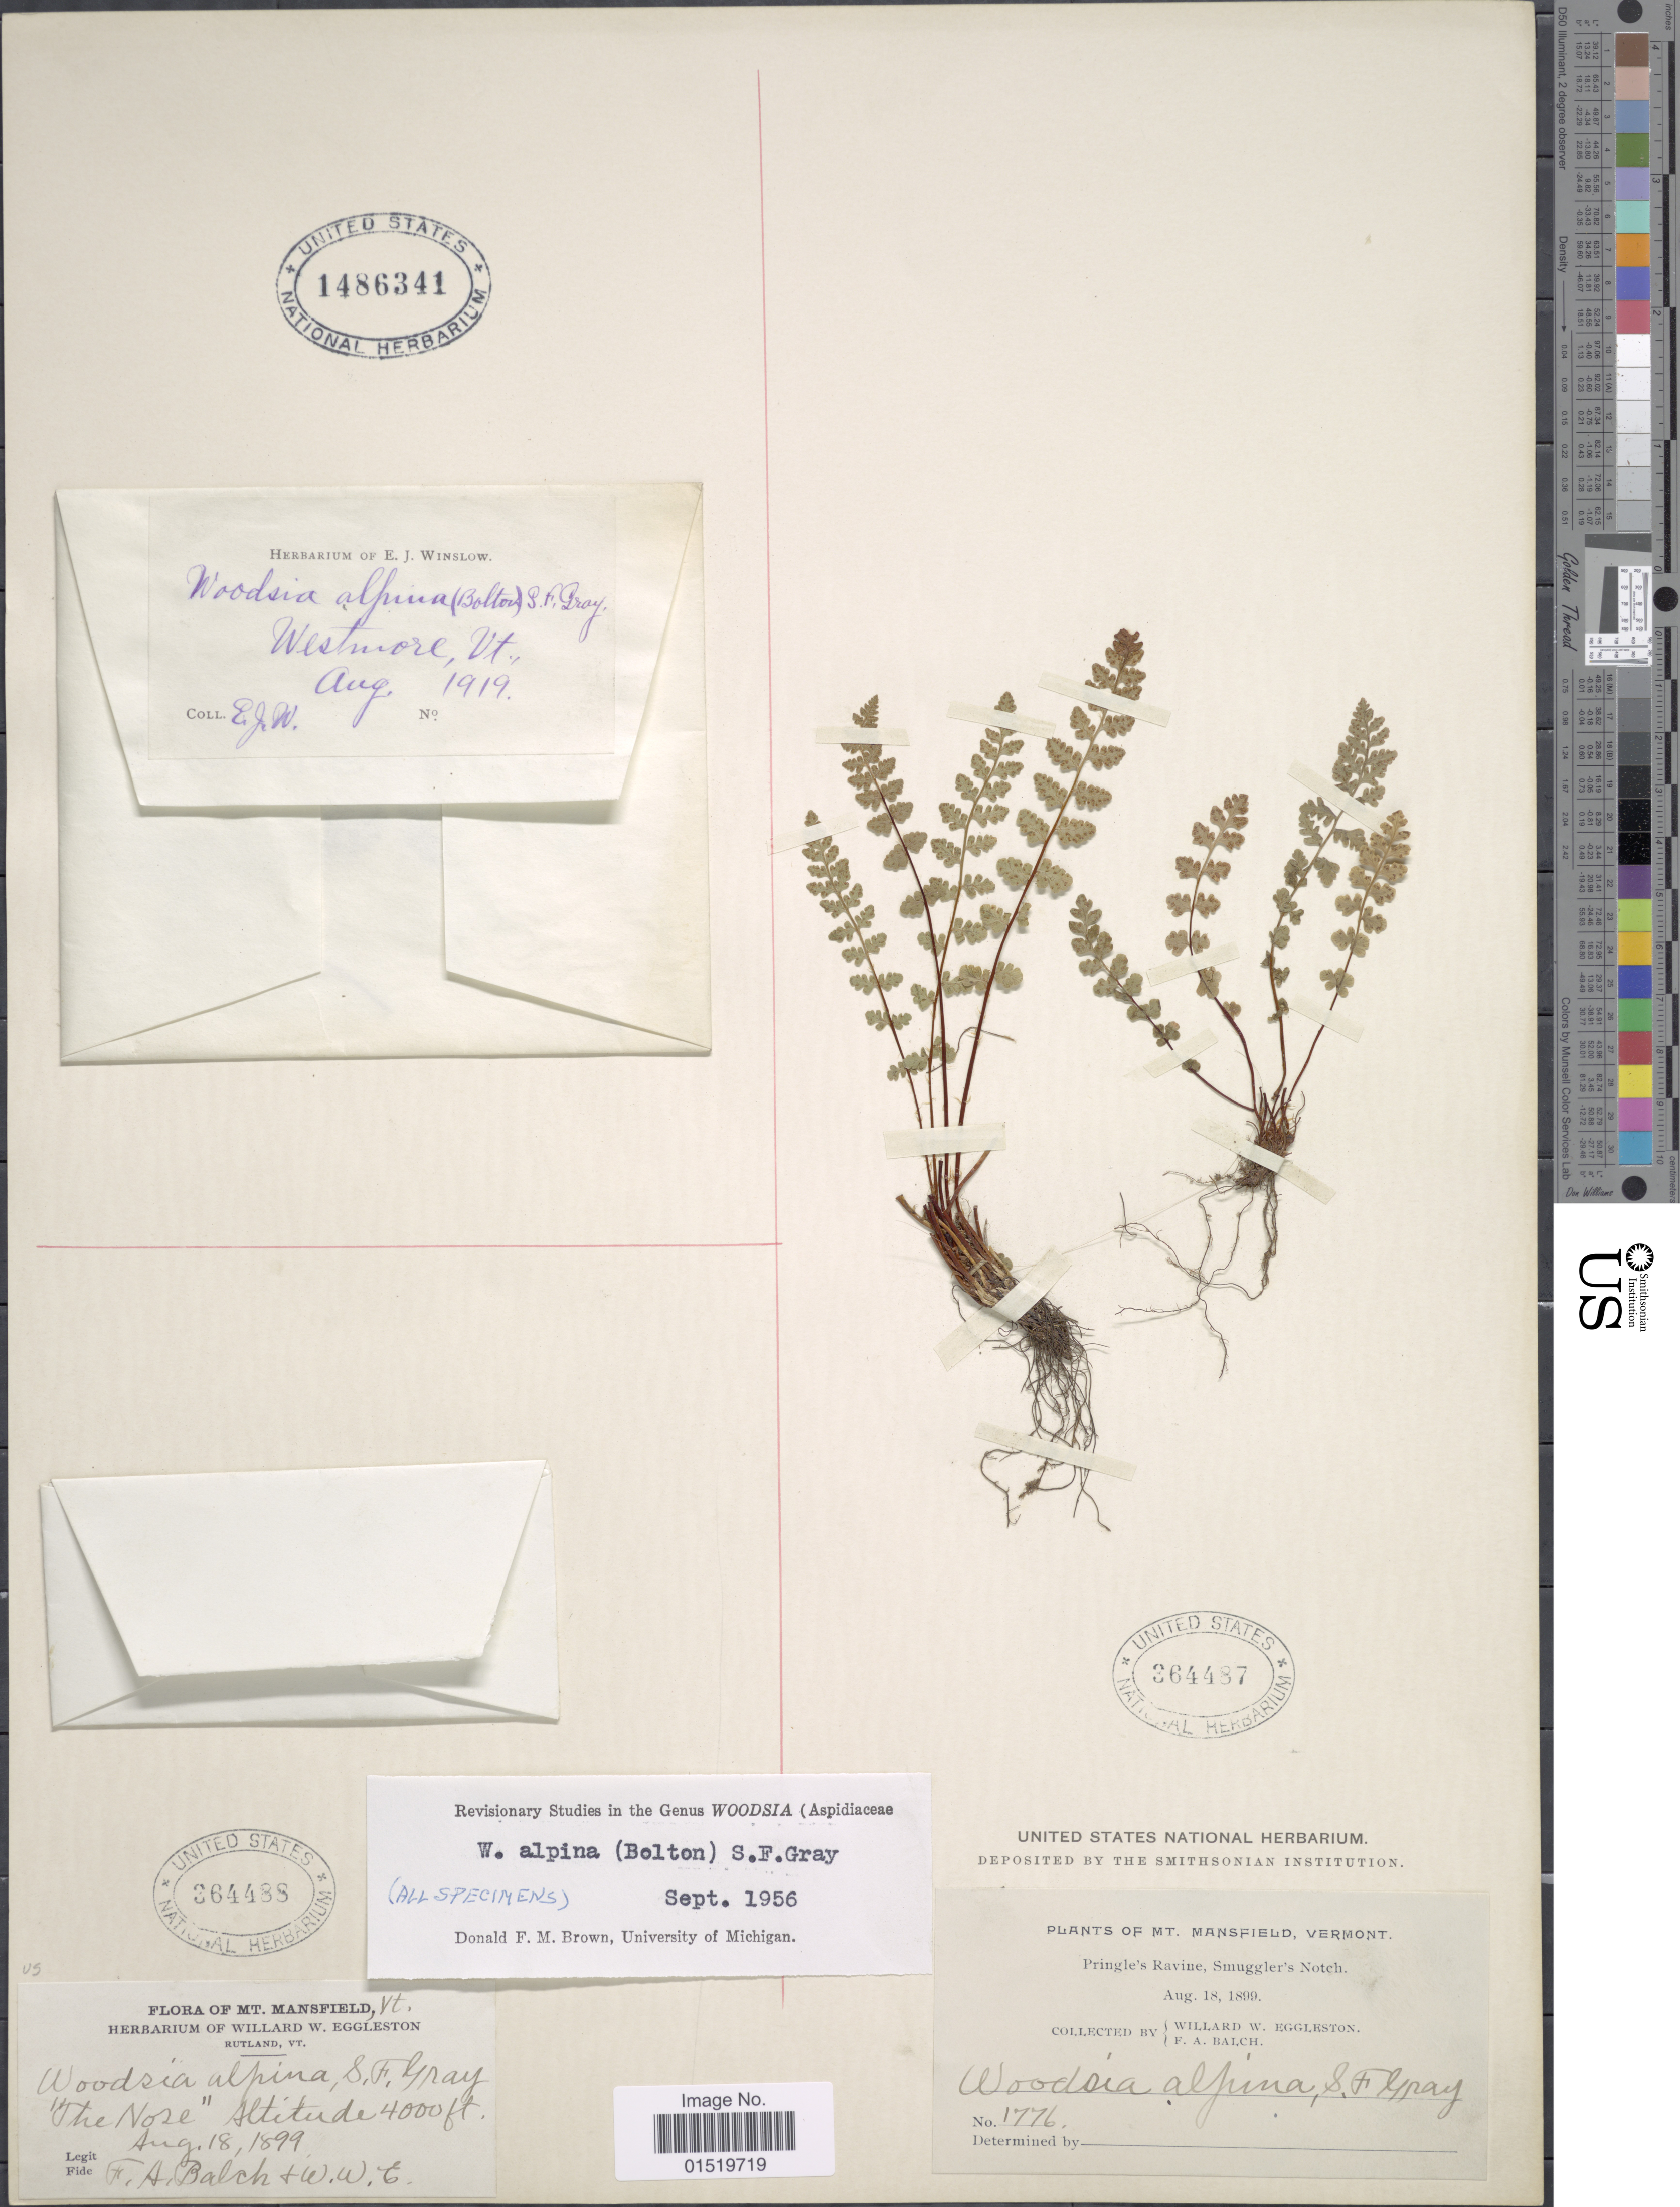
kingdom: Plantae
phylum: Tracheophyta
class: Polypodiopsida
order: Polypodiales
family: Woodsiaceae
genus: Woodsia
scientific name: Woodsia x gracilis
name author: (Lawson) Butters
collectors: F. Balch & W. W. Eggleston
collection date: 1899-08-18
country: United States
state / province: Vermont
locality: Mansfield, Woodsia alpina, S.F. Gray 'The Nose'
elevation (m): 1219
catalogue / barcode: US 364488